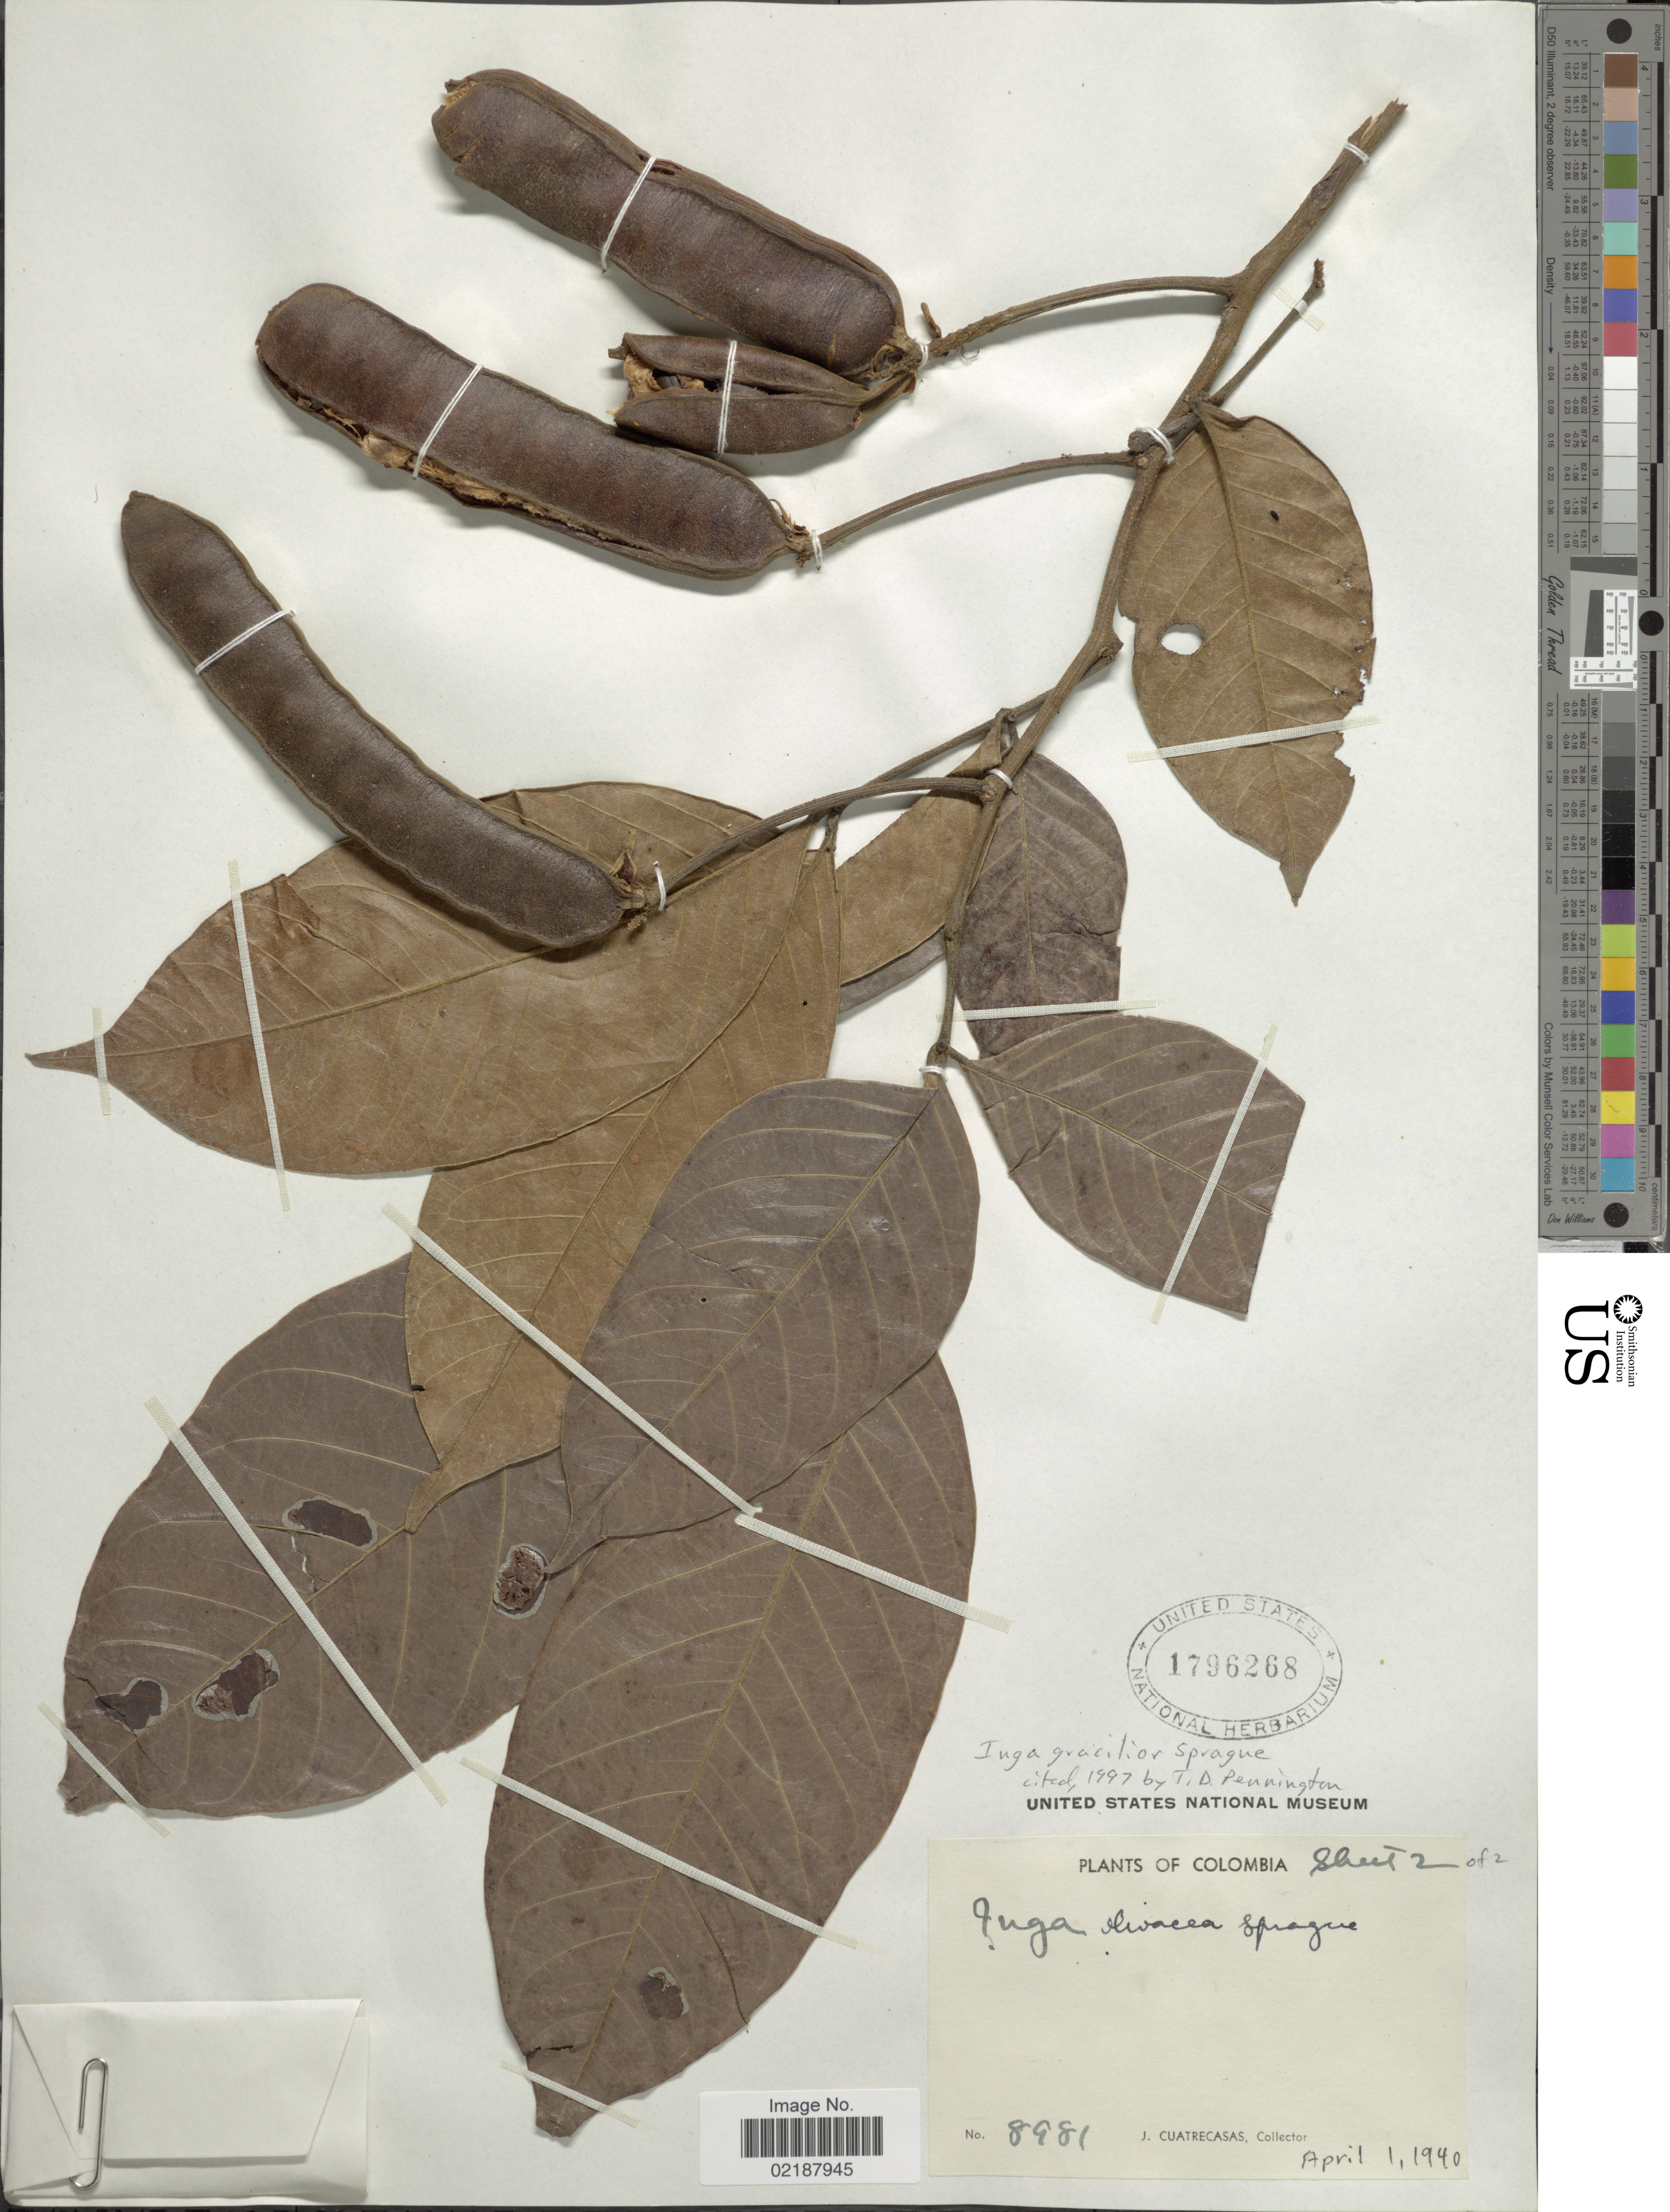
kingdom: Plantae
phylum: Tracheophyta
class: Magnoliopsida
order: Fabales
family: Fabaceae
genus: Inga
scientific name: Inga gracilior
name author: Sprague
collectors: J. Cuatrecasas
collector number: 8981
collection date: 1940-04-01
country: Colombia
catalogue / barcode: US 1796268